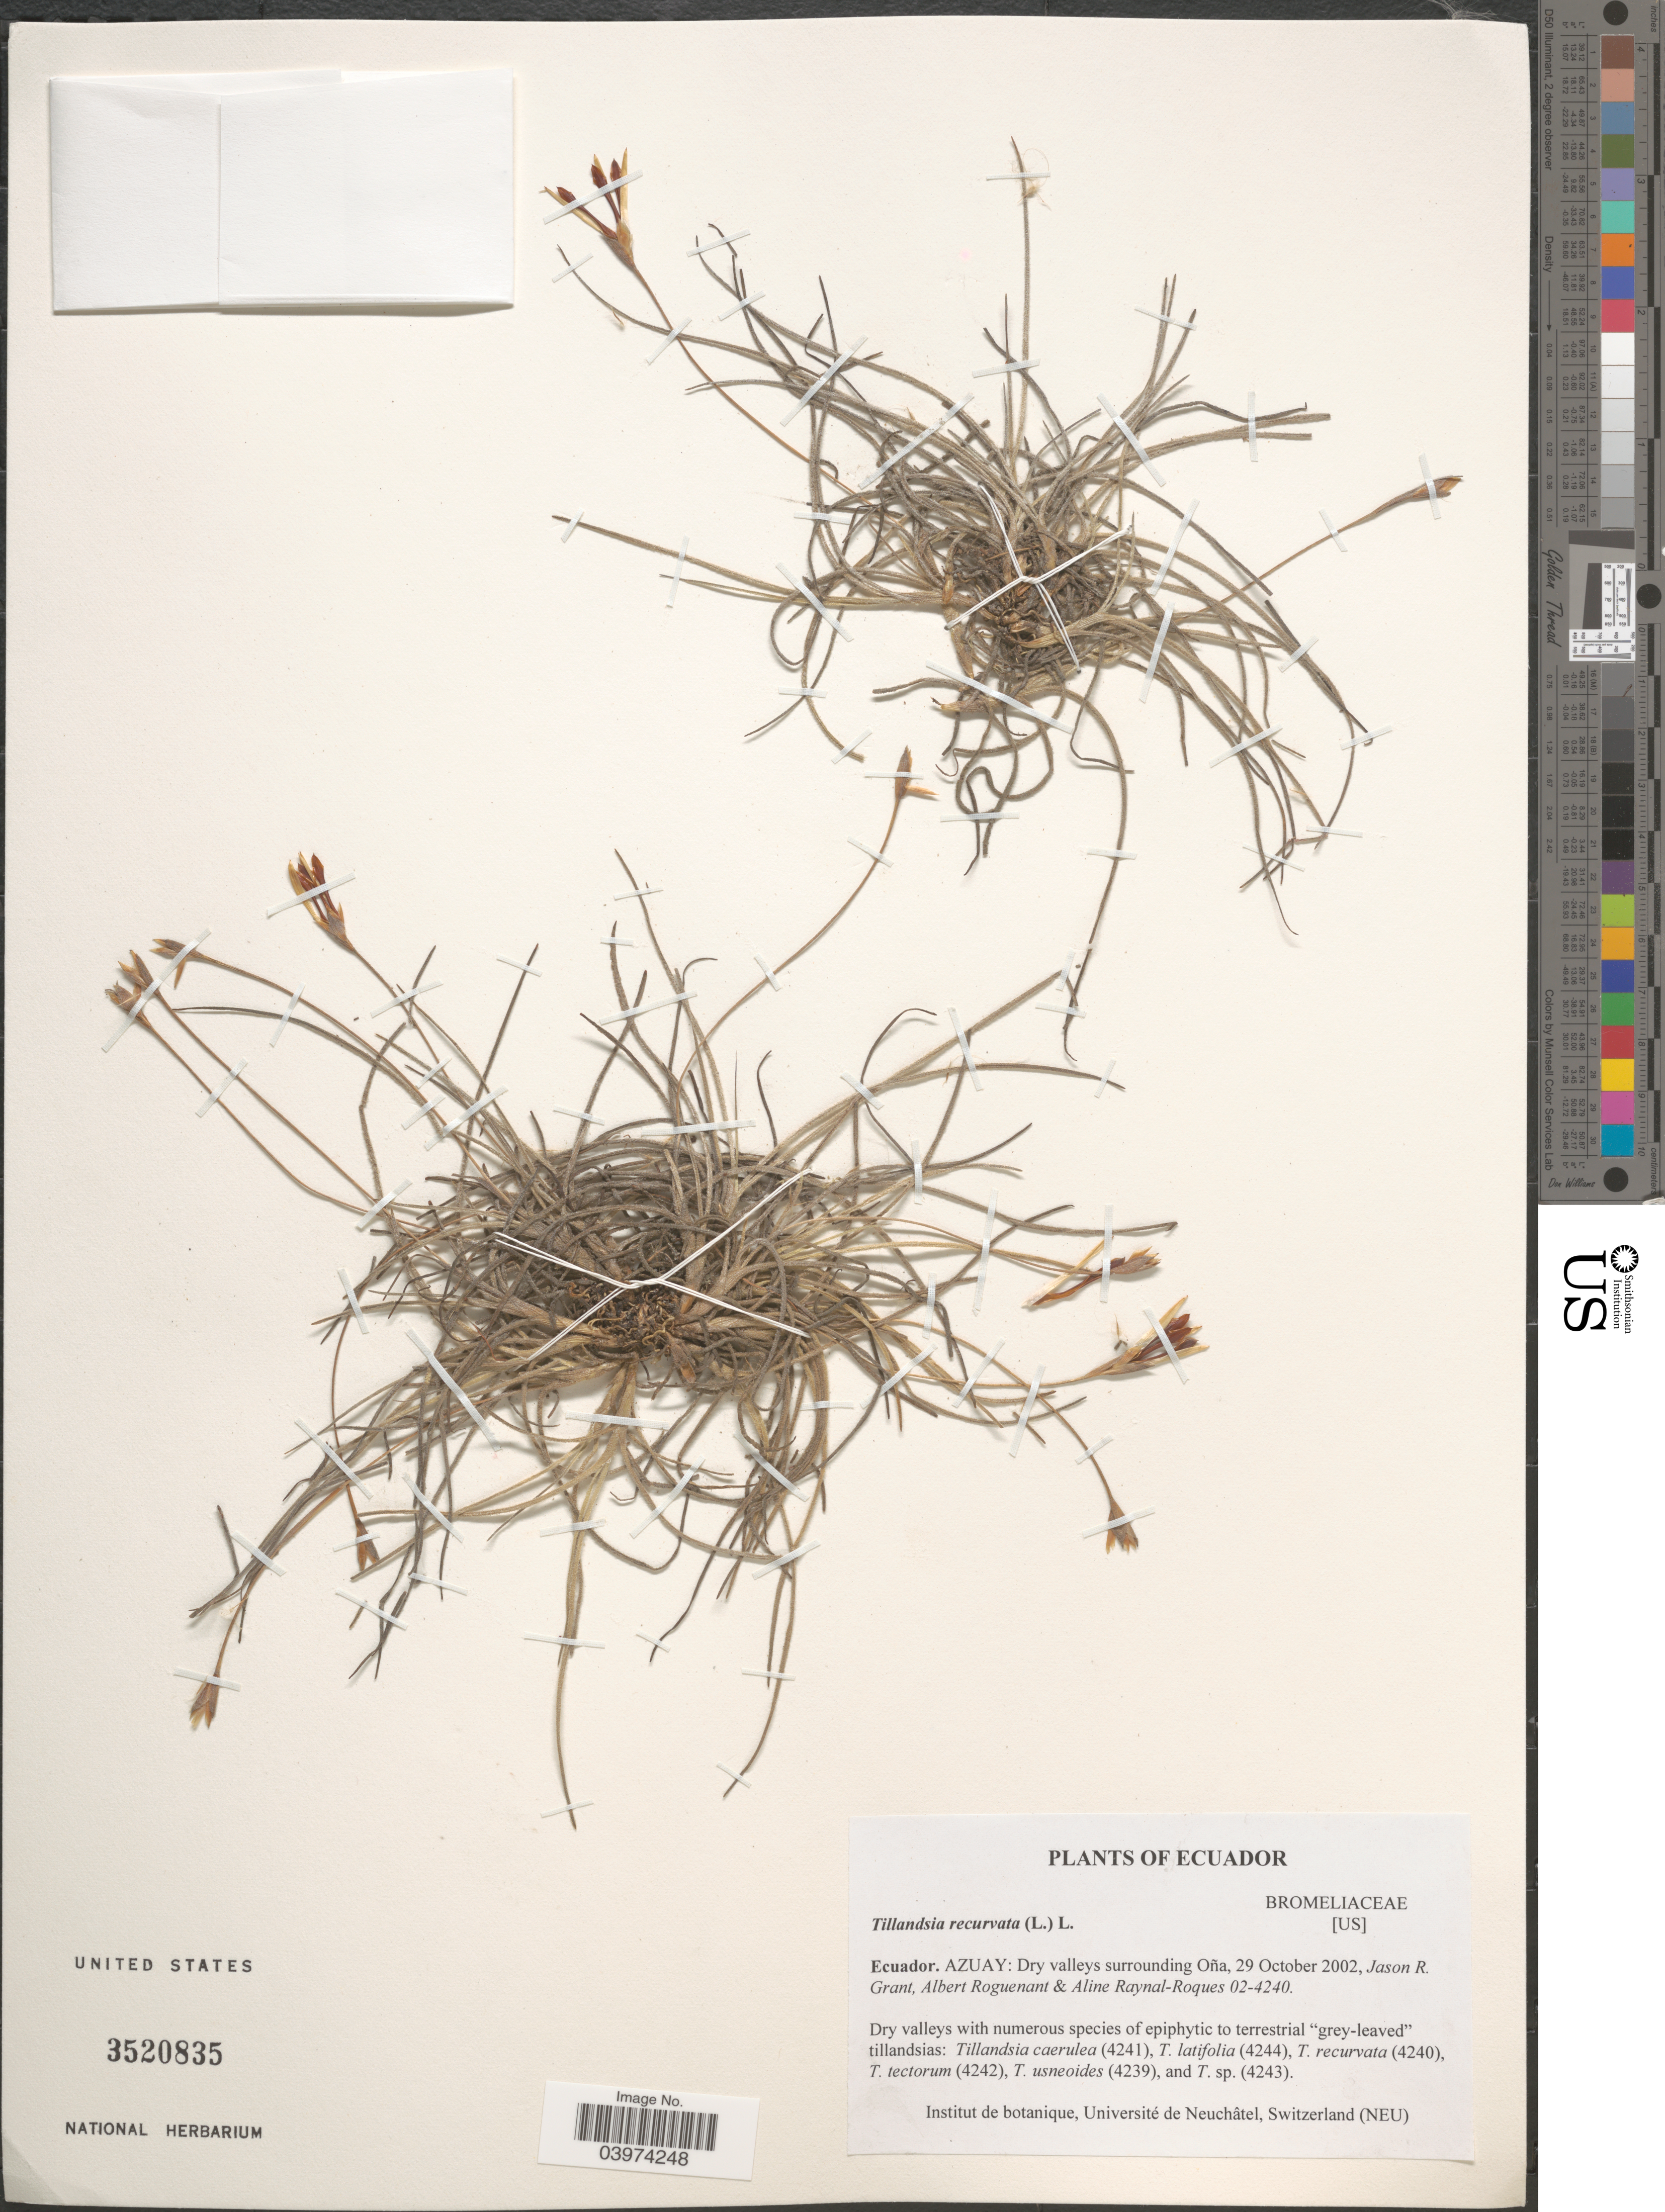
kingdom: Plantae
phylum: Tracheophyta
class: Liliopsida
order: Poales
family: Bromeliaceae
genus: Tillandsia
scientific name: Tillandsia recurvata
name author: L.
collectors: J. R. Grant, A. Roguenant & A. M. Raynal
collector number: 02-4240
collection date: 2002-10-29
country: Ecuador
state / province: Azuay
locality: Dry valleys surrounding Oña.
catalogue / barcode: US 3520835